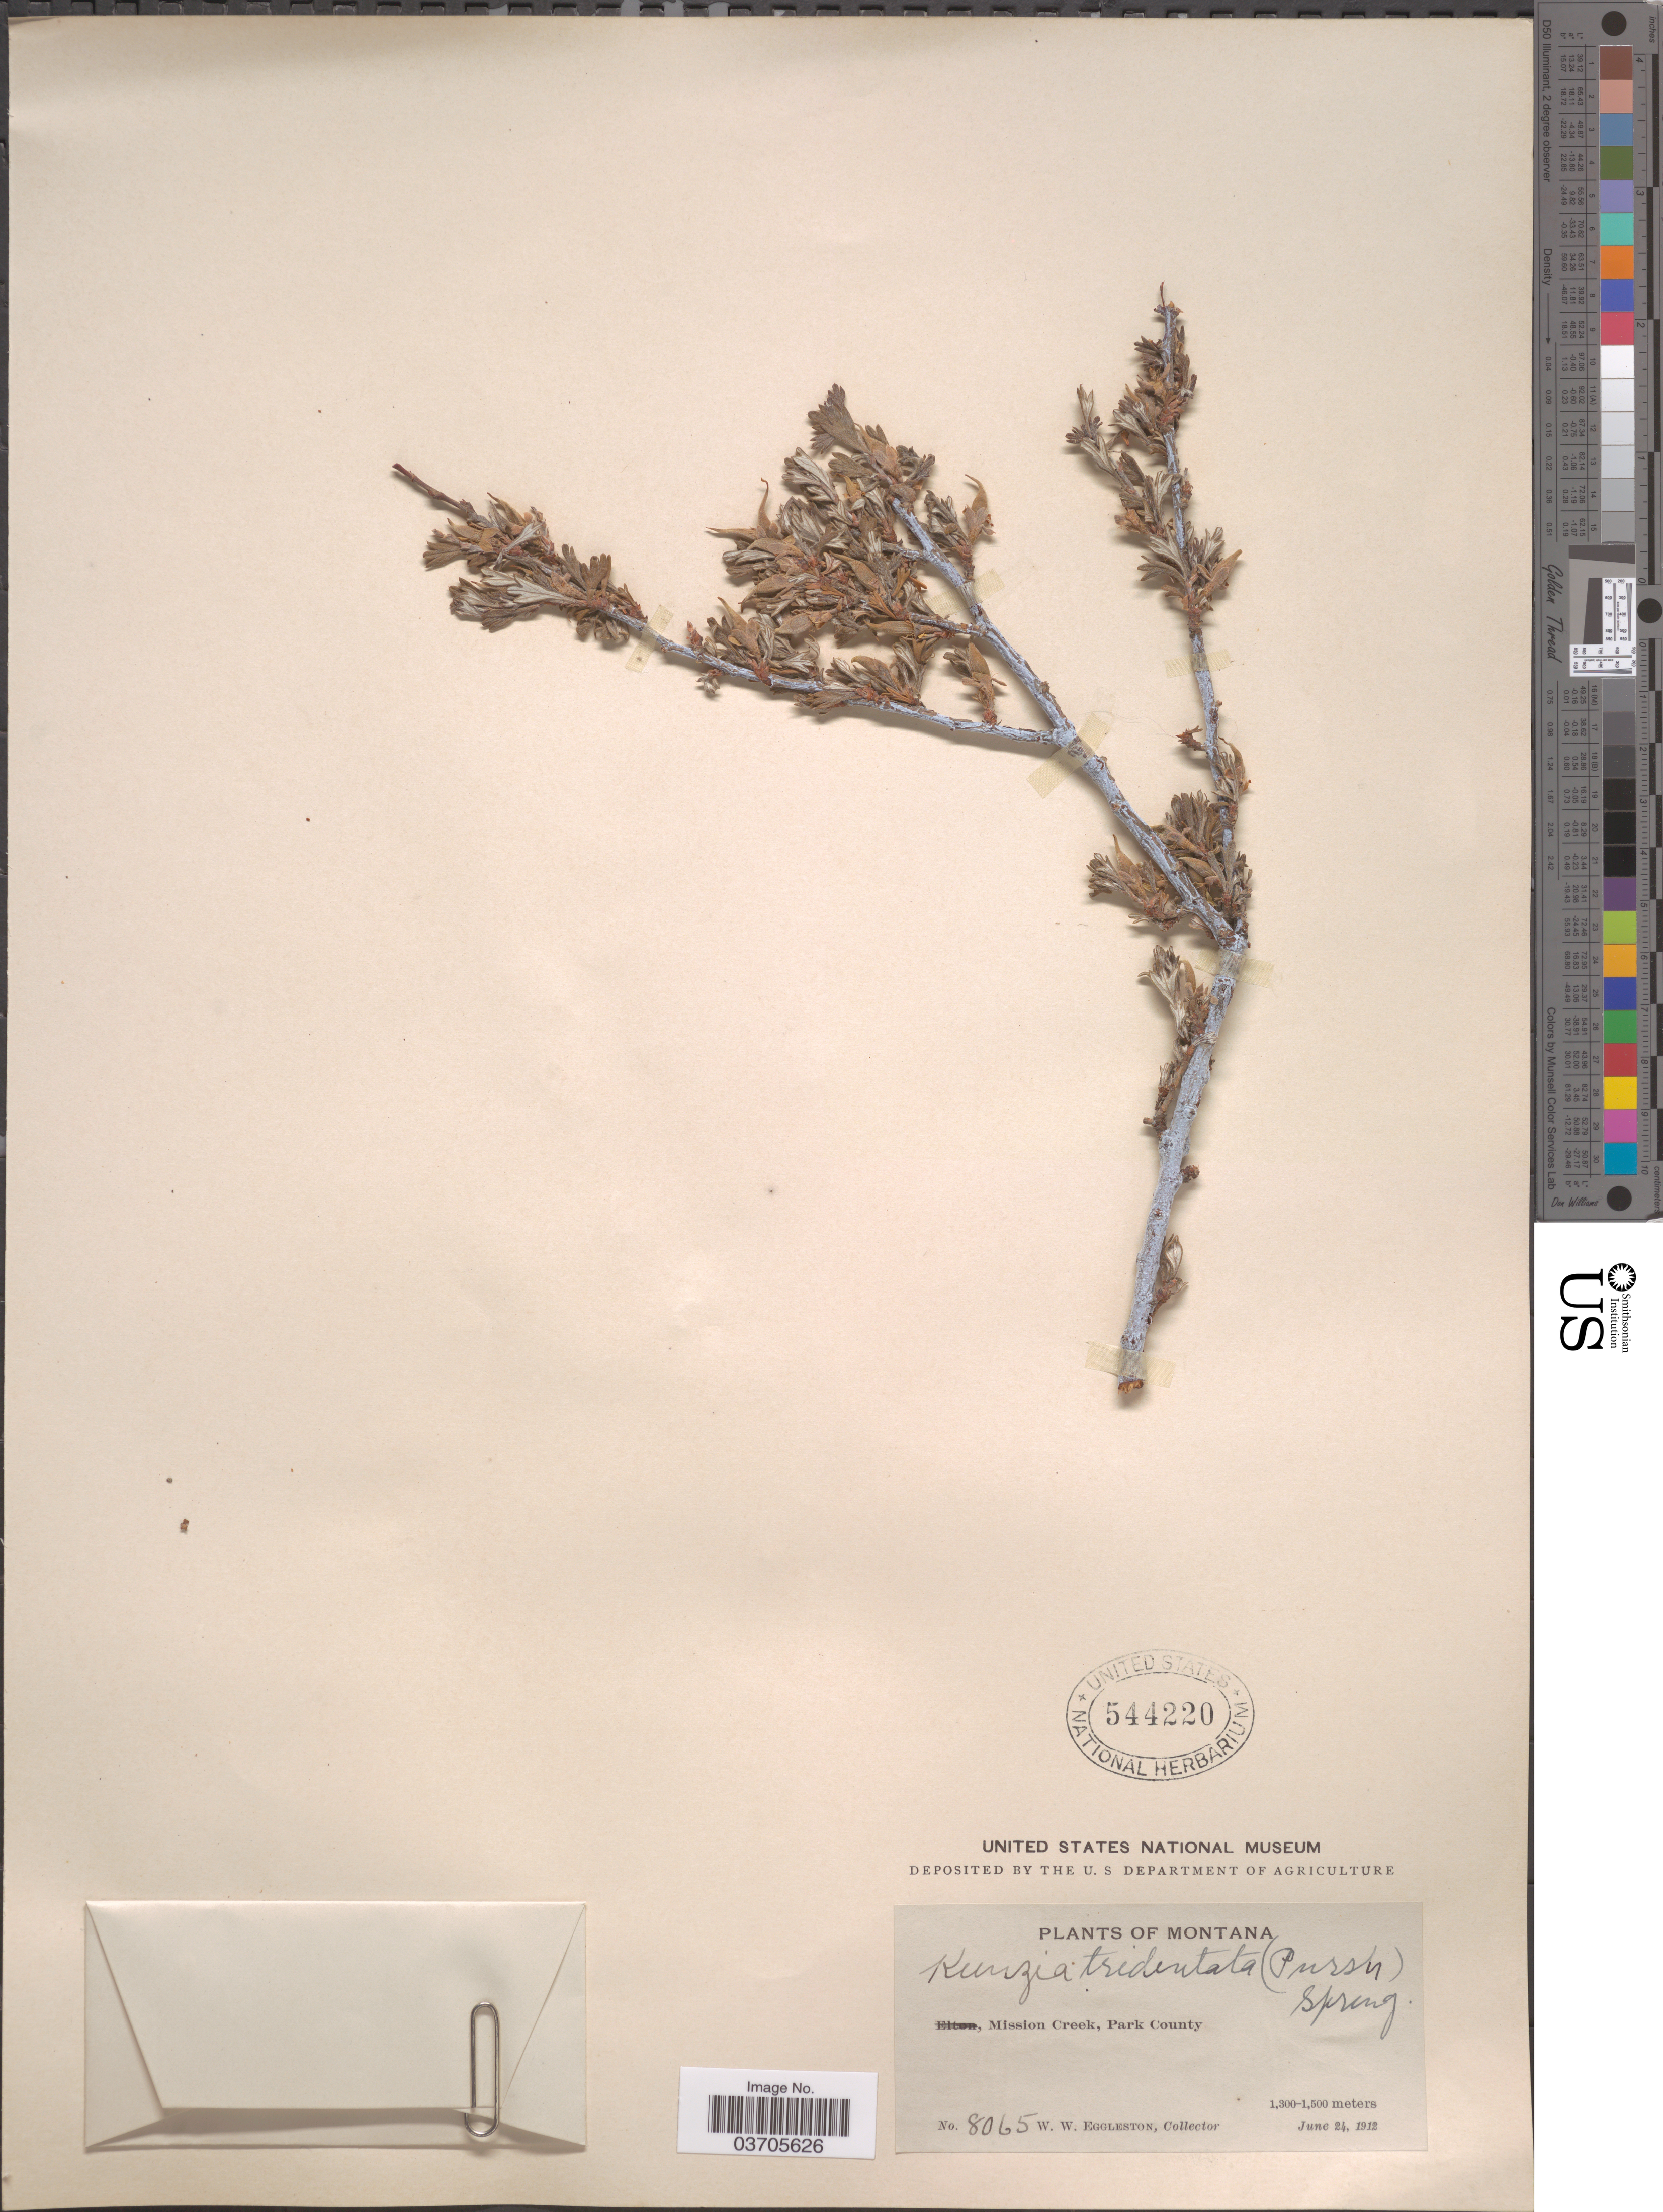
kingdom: Plantae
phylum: Tracheophyta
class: Magnoliopsida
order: Rosales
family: Rosaceae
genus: Purshia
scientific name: Purshia tridentata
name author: (Pursh) DC.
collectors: W. W. Eggleston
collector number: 8065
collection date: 1912-06-24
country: United States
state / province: Montana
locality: Mission Creek, Park County.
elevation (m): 1300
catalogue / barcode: US 544220